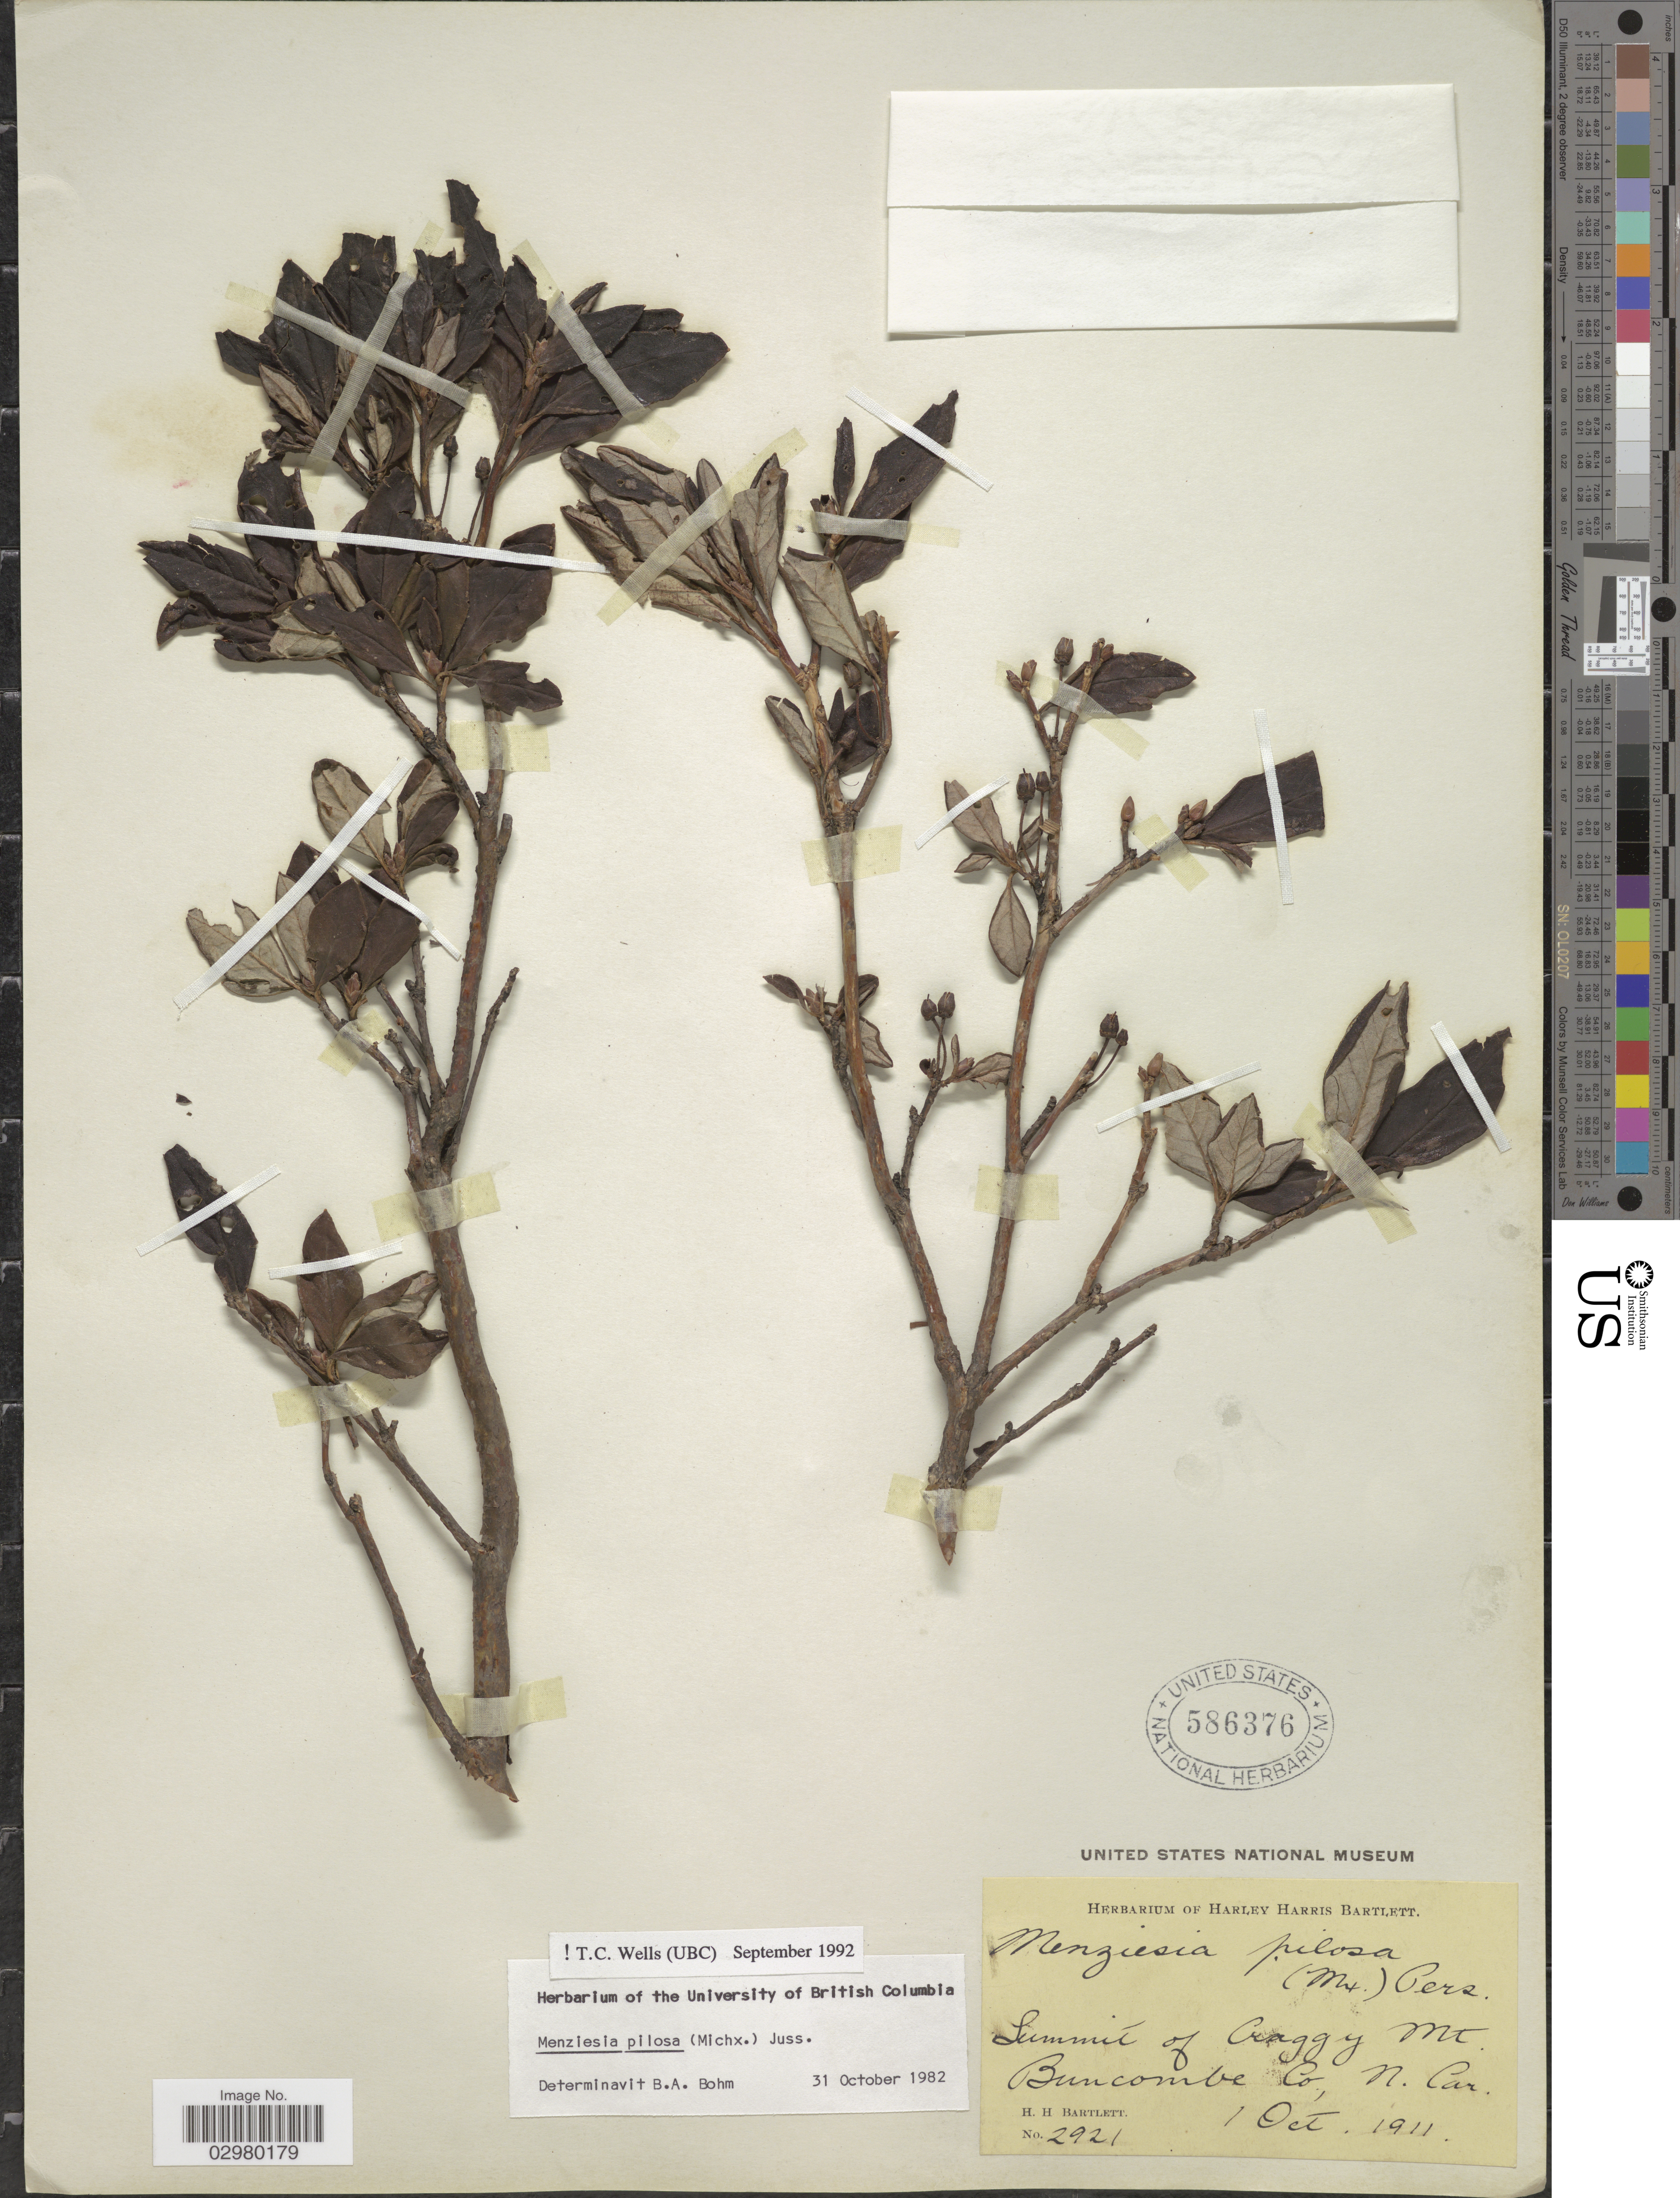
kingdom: Plantae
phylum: Tracheophyta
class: Magnoliopsida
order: Ericales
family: Ericaceae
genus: Menziesia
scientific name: Menziesia pilosa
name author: (Michx.) Juss.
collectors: H. H. Bartlett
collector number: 2921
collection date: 1911-10-01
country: United States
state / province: North Carolina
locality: Summit of Craggy Mt. Buncombe Co.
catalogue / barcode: US 586376